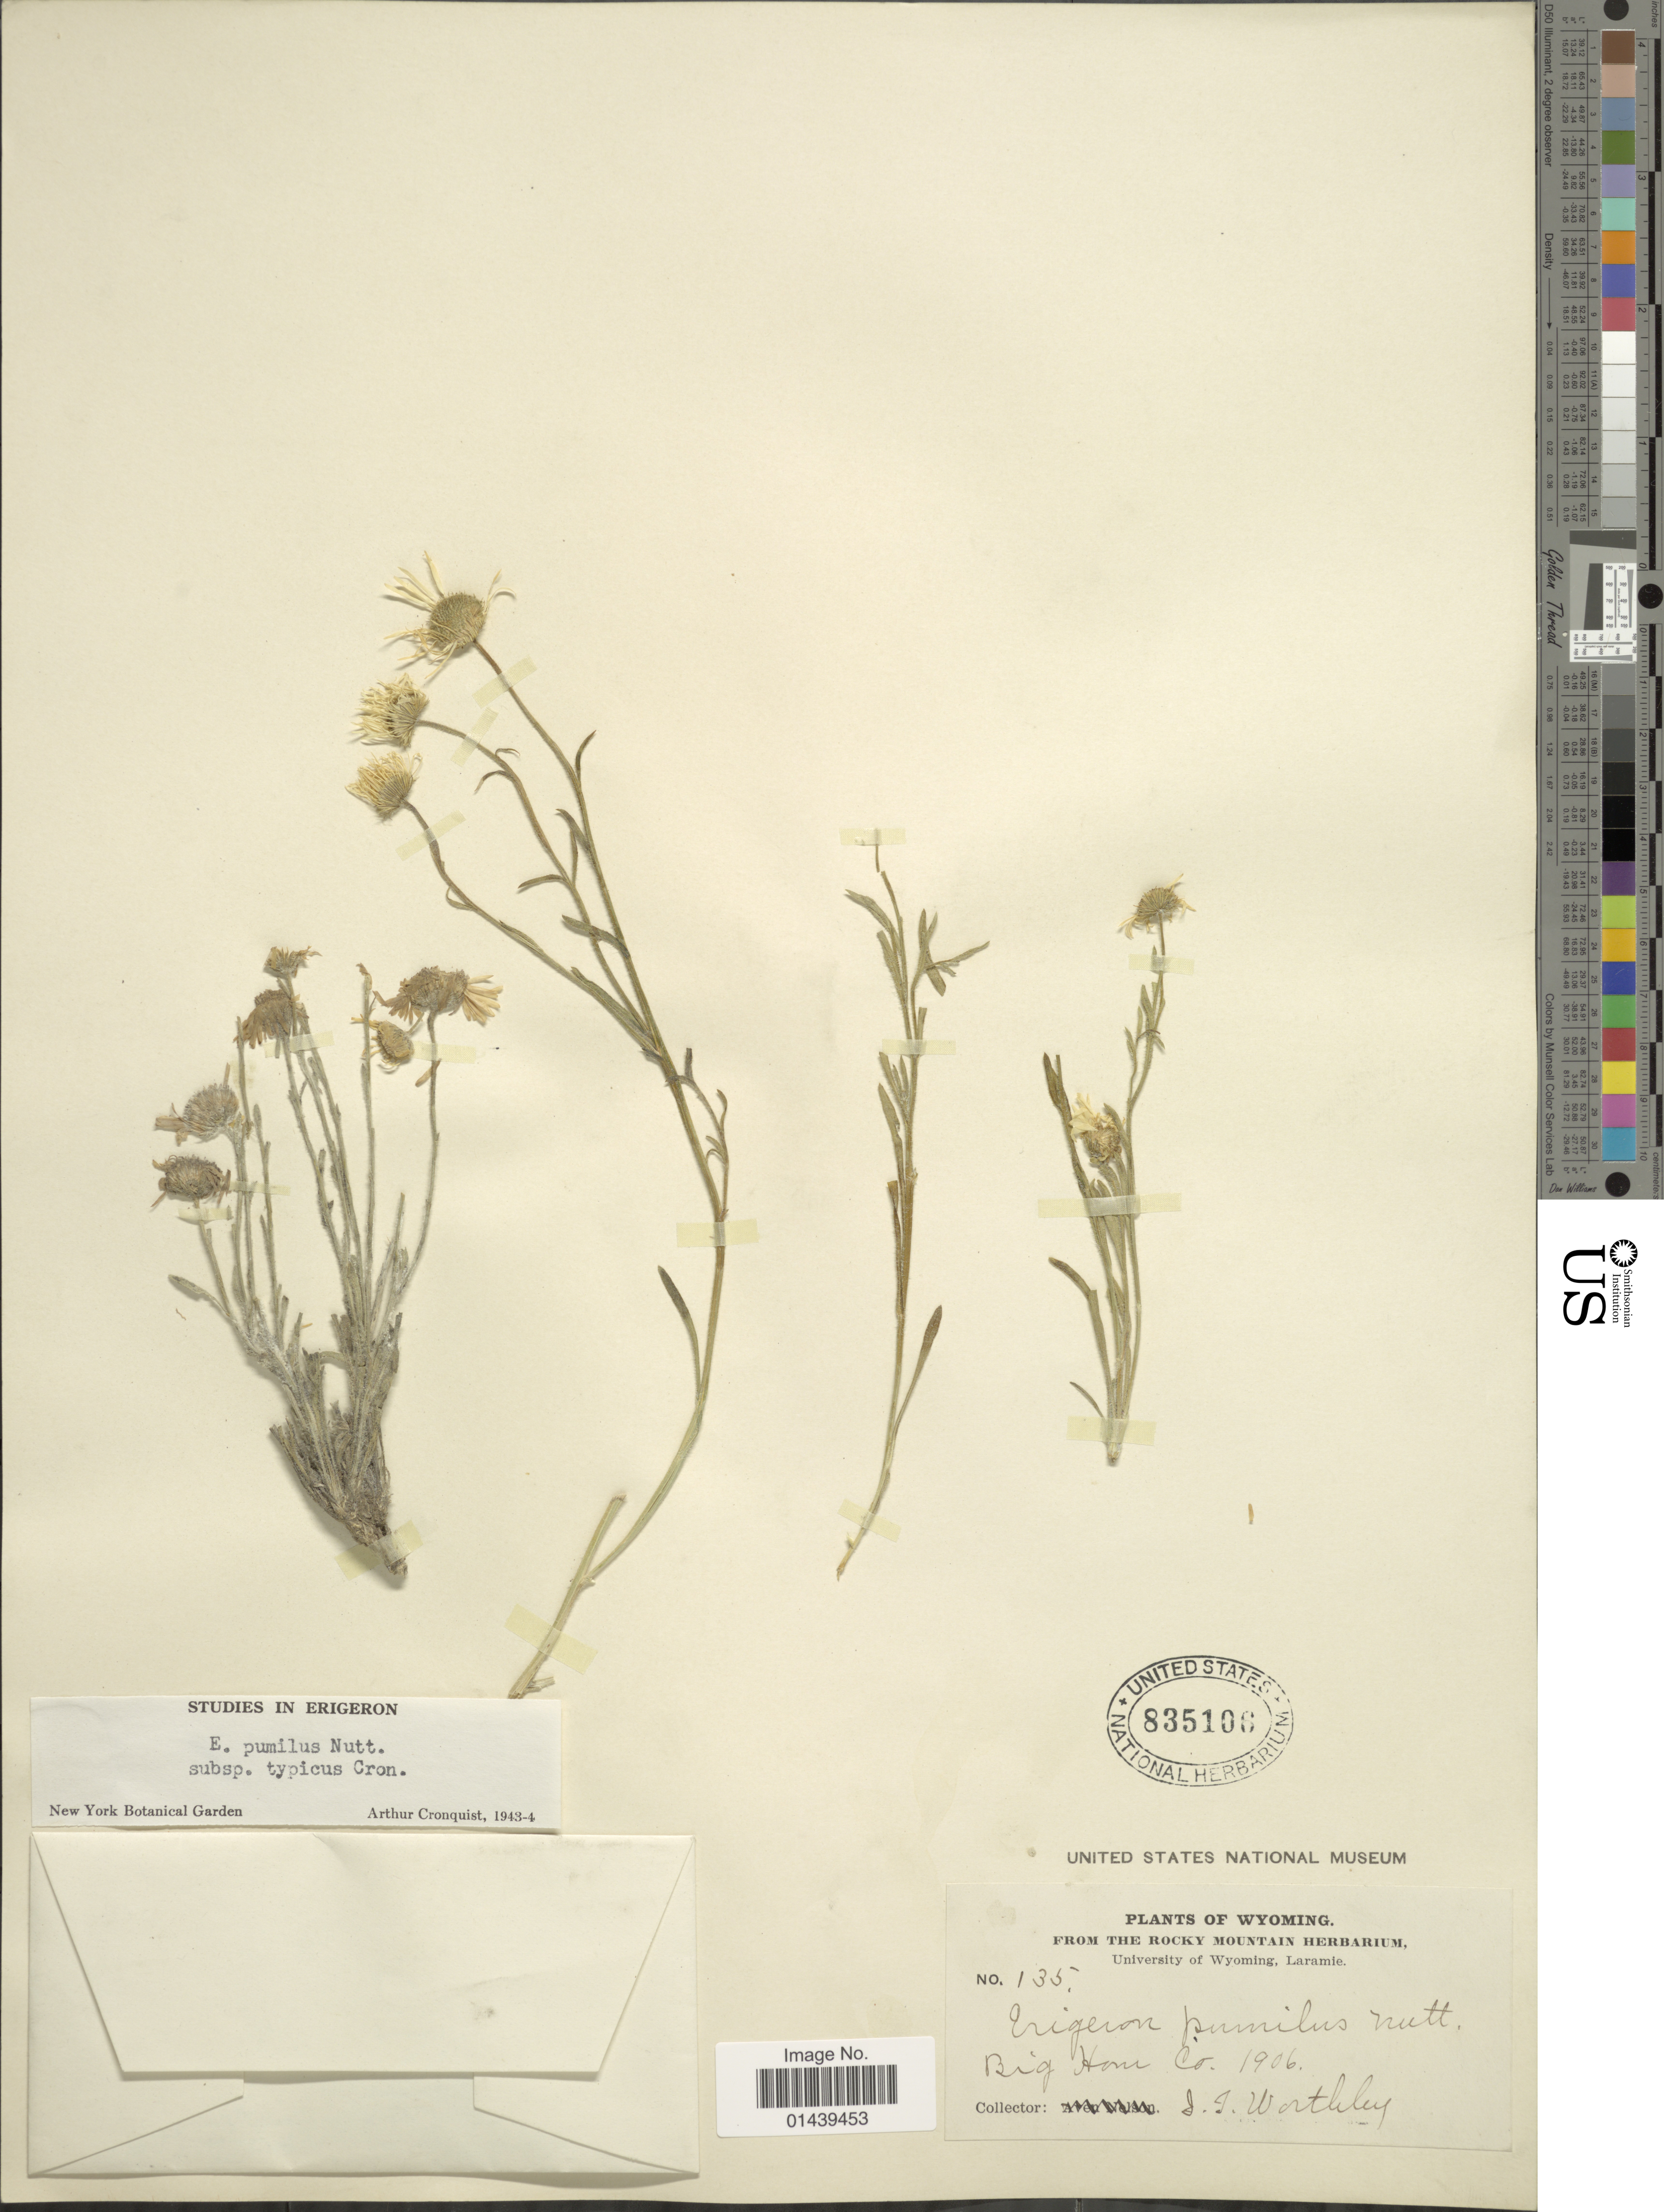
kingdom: Plantae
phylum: Tracheophyta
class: Magnoliopsida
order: Asterales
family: Asteraceae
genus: Erigeron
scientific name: Erigeron pumilus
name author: Nutt.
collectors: I. Worthley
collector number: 135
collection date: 1906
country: United States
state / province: Wyoming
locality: Big Horn Co.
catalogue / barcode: US 835106